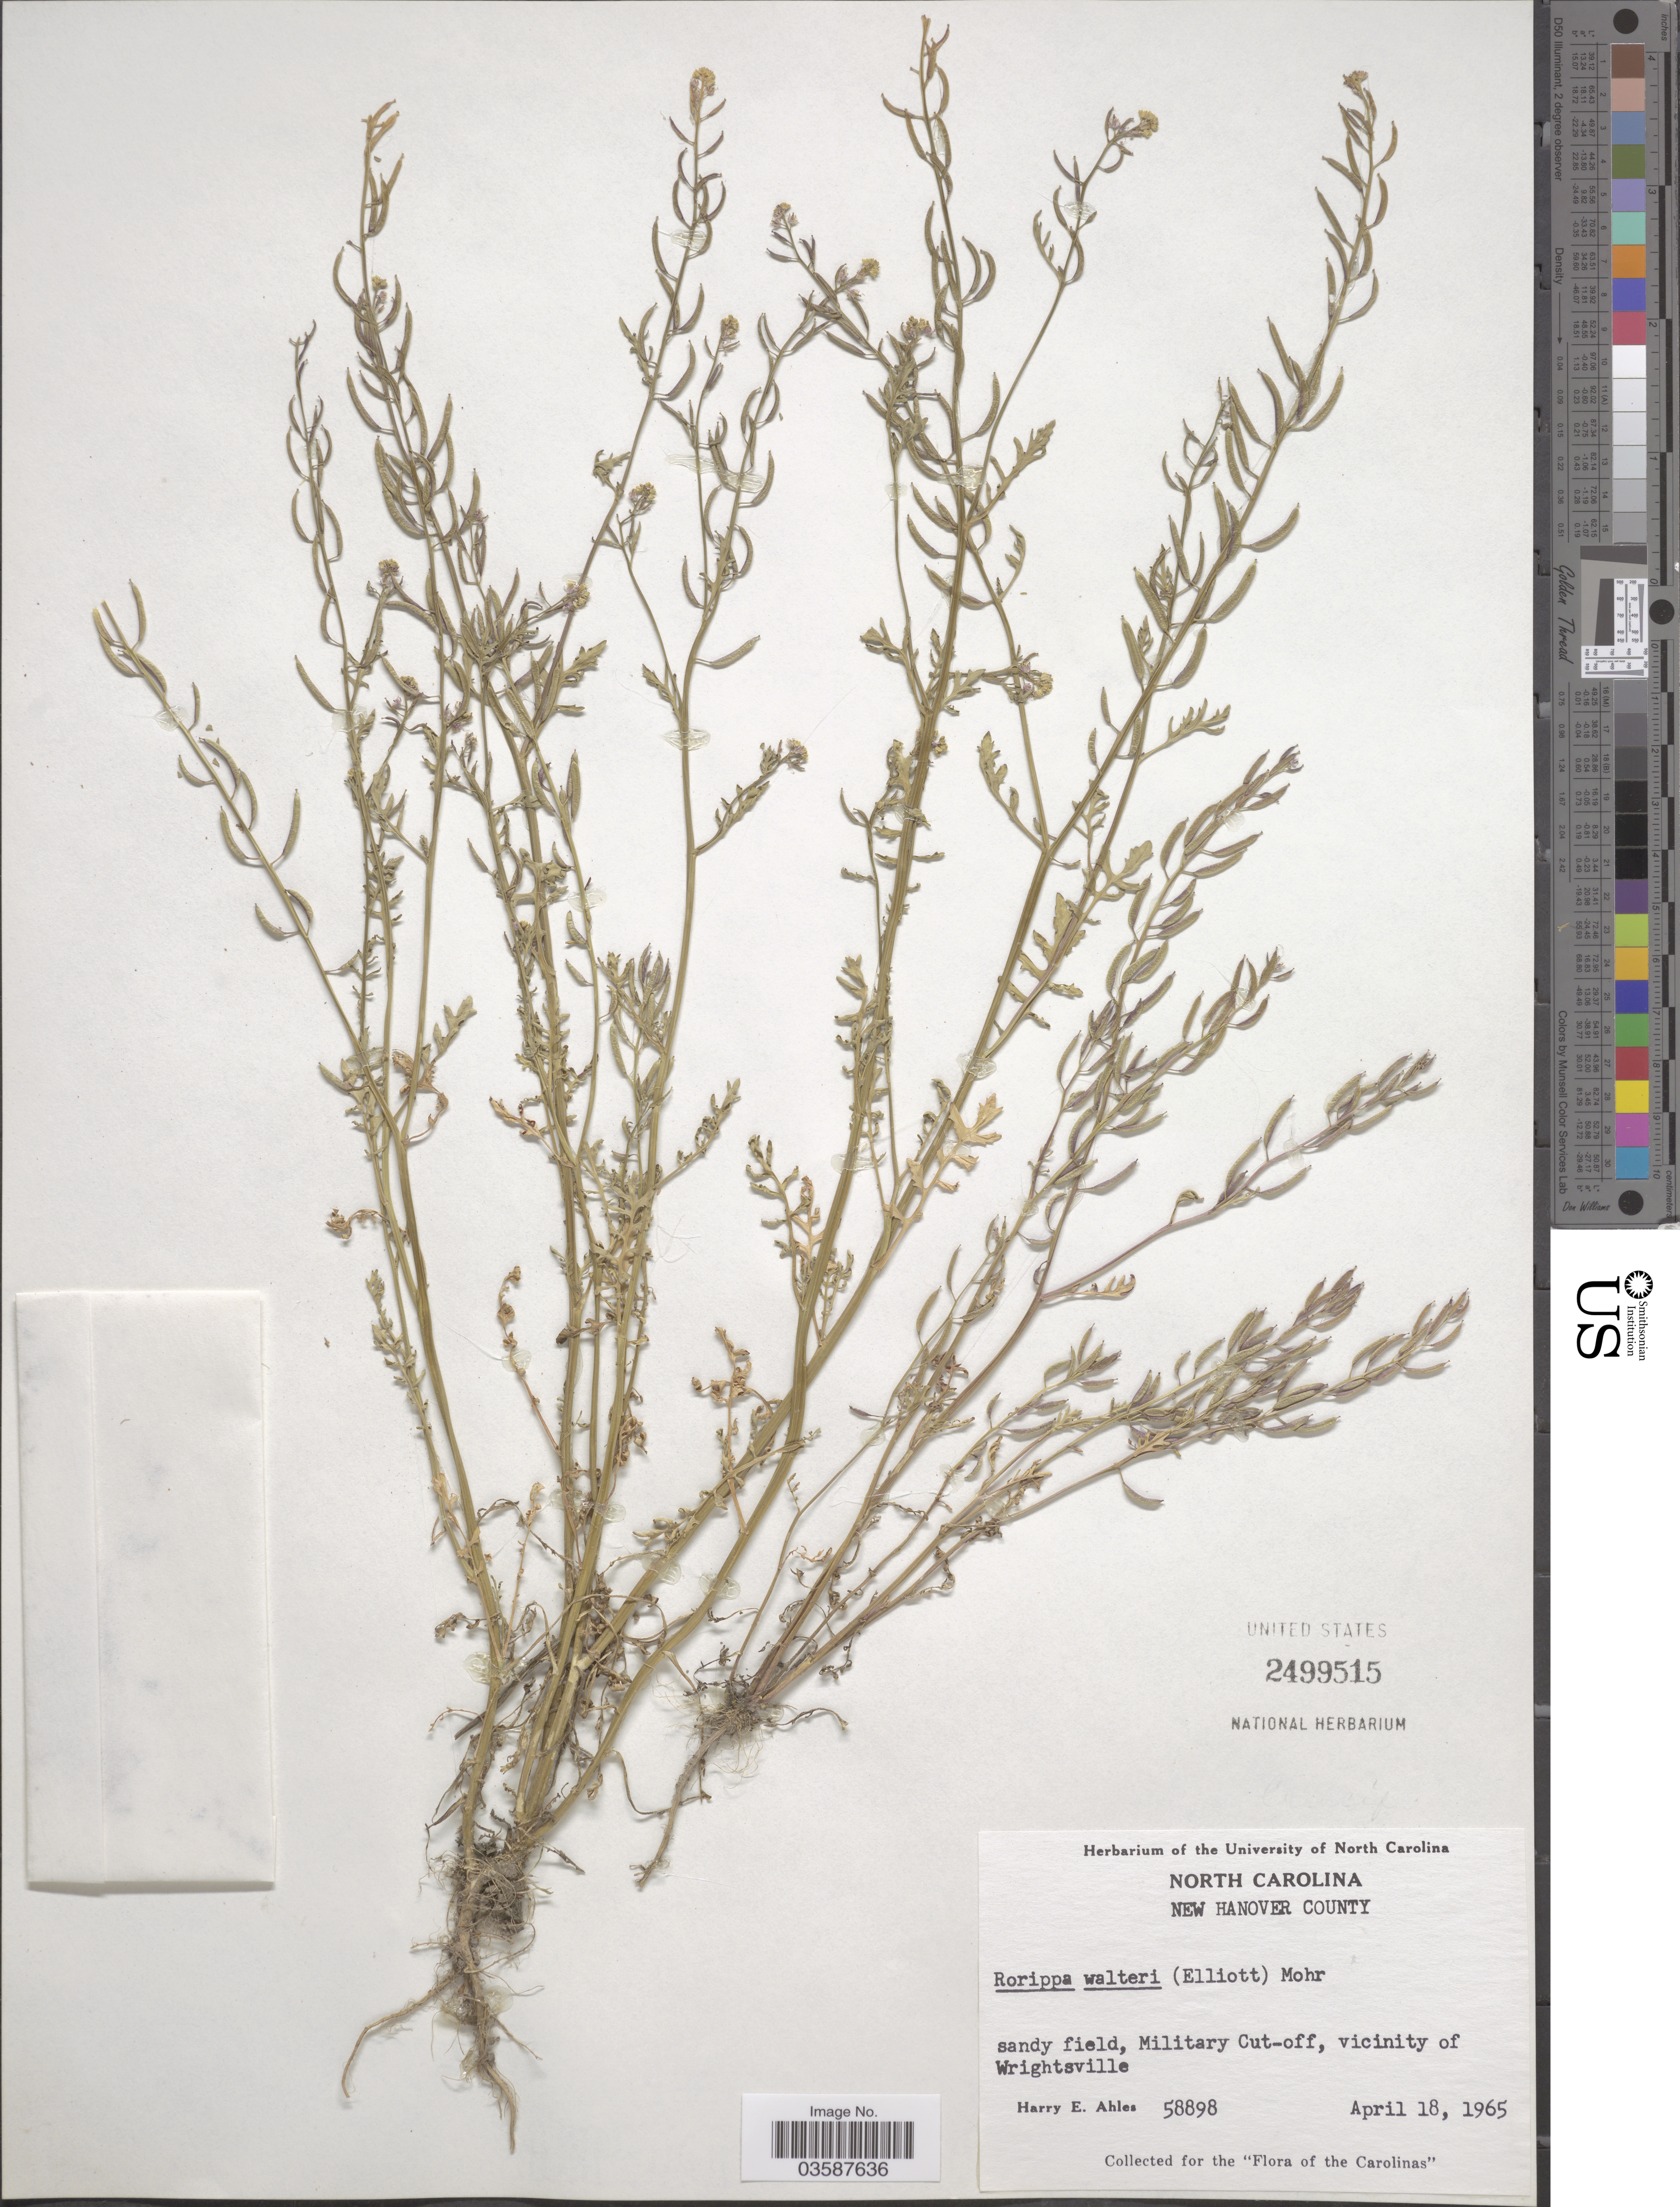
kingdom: Plantae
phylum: Tracheophyta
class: Magnoliopsida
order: Brassicales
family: Brassicaceae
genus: Rorippa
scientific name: Rorippa teres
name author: (Michx.) Stuckey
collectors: H. E. Ahles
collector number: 58898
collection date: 1965-04-18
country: United States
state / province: North Carolina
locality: New Hanover County. Sandy field, Military Cut-off, vicinity of Wrightsville.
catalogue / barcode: US 2499515